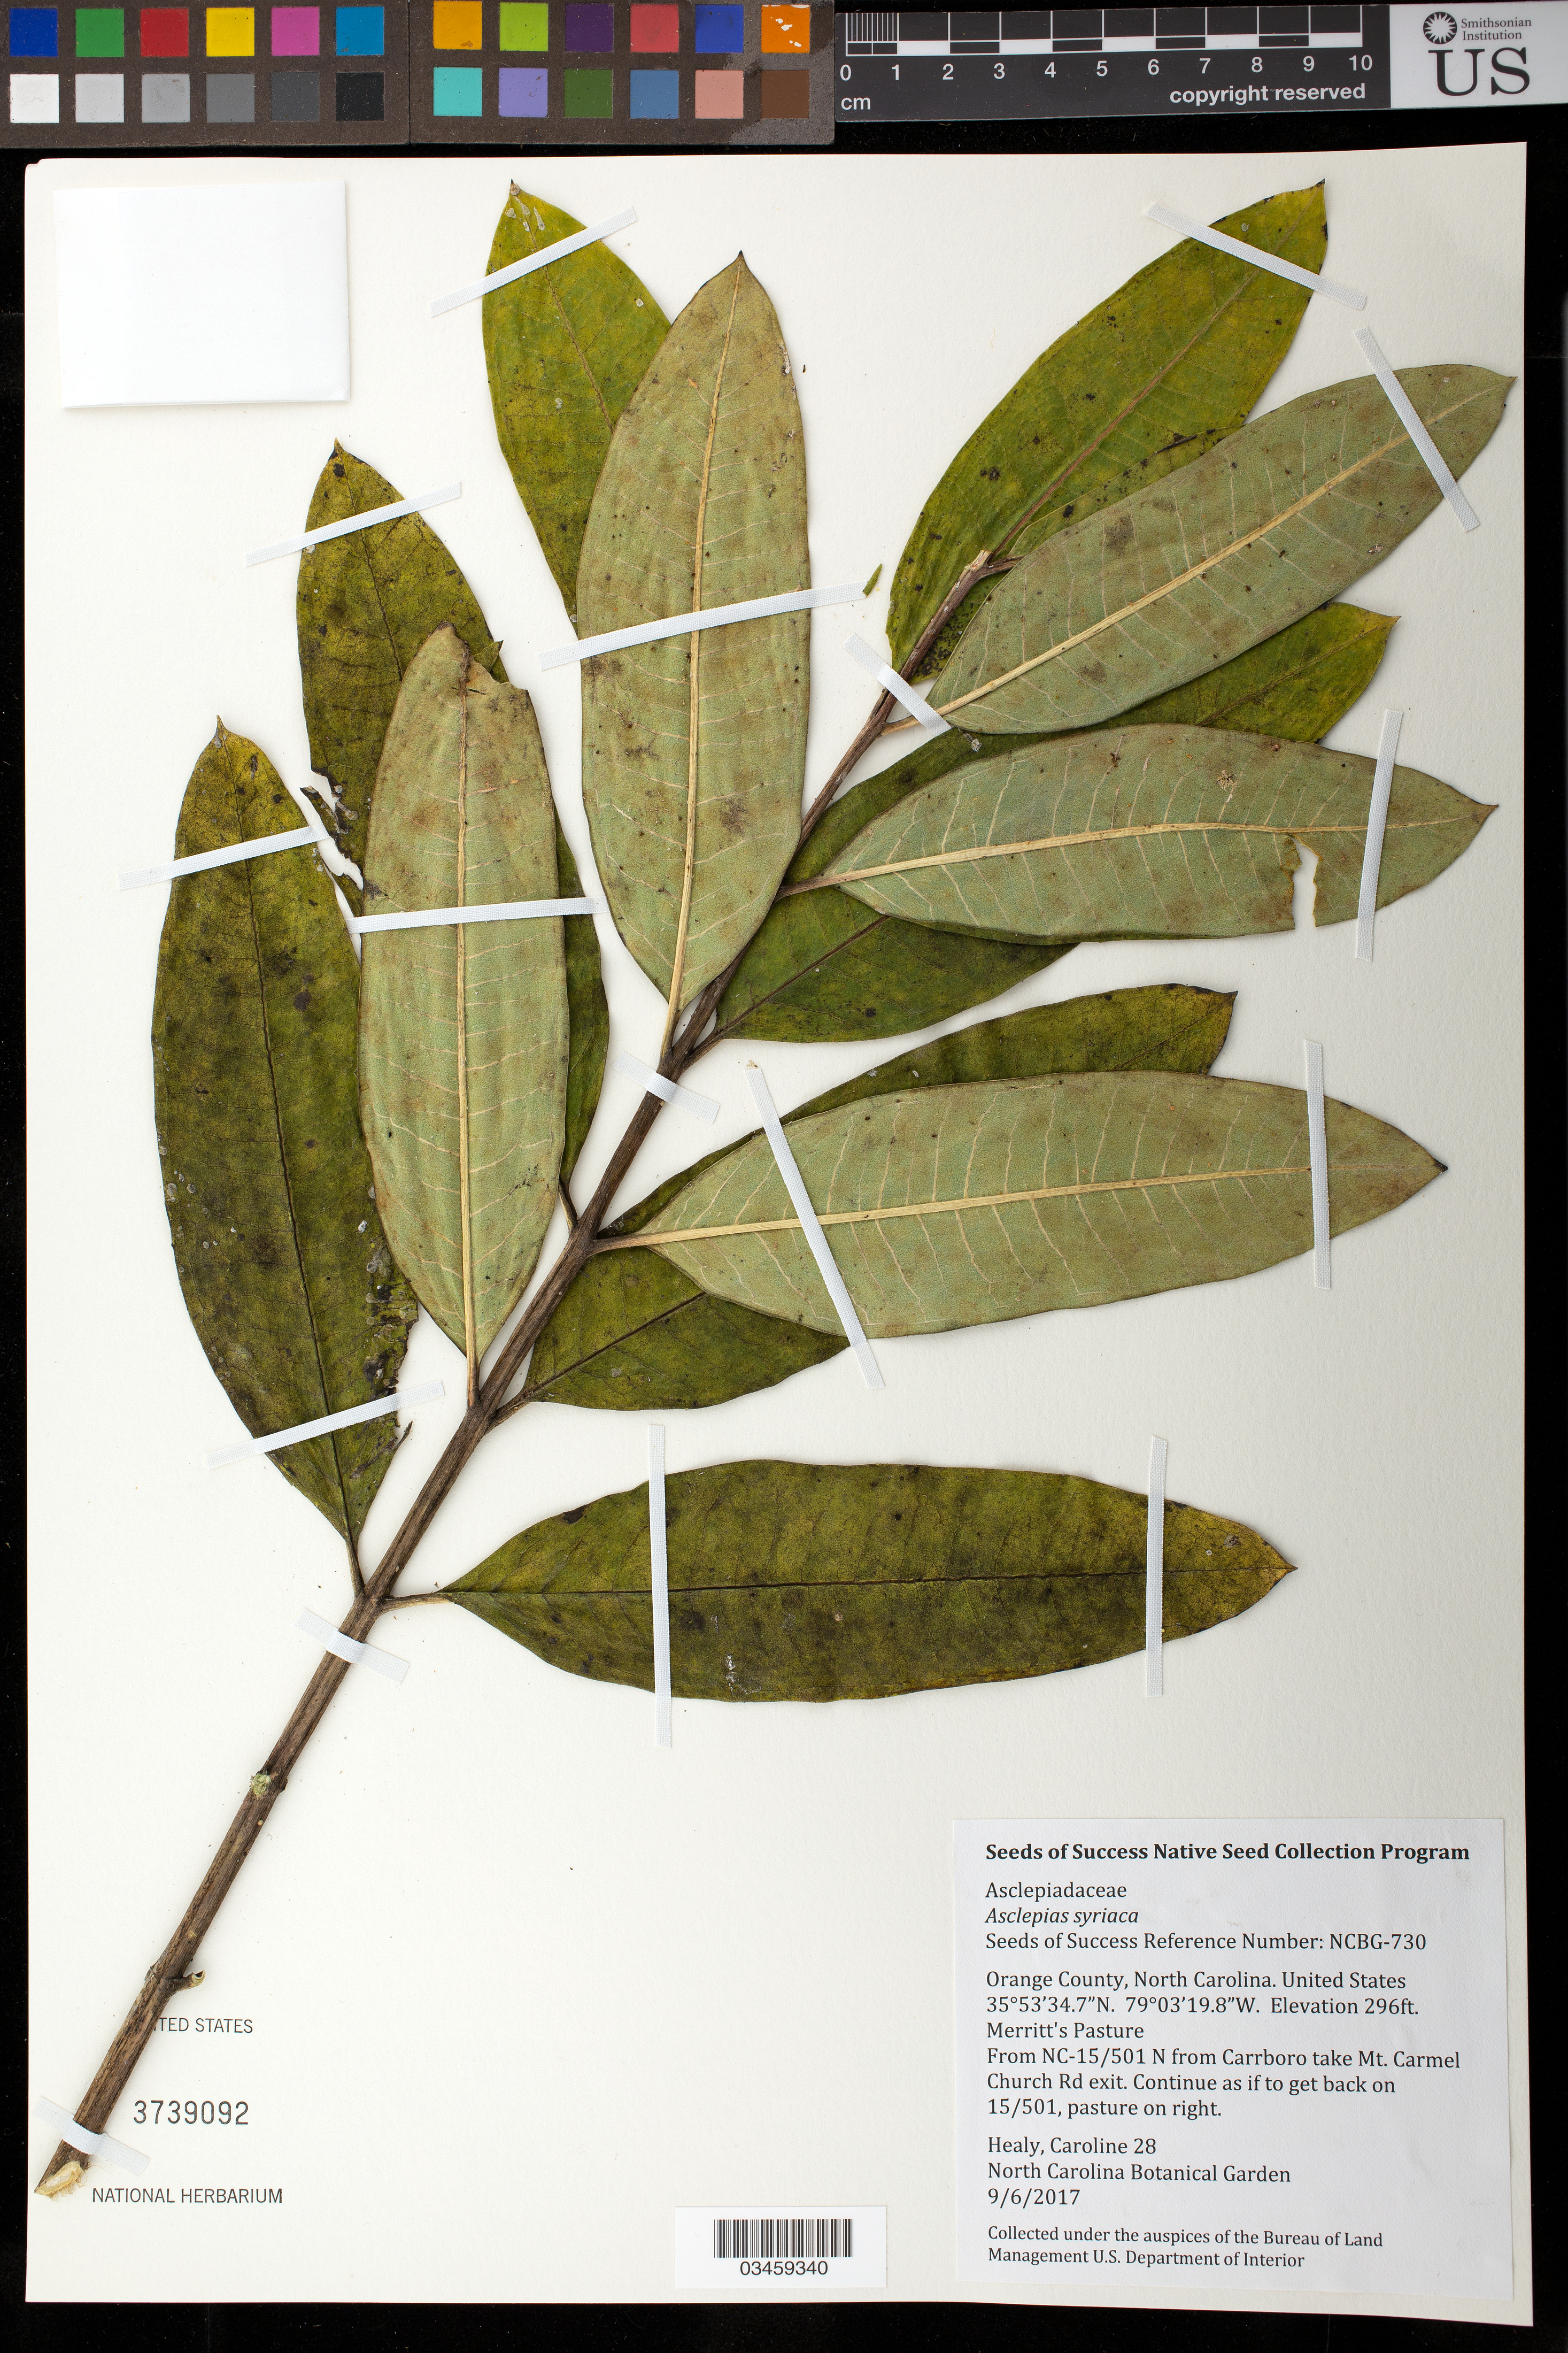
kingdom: Plantae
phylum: Tracheophyta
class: Magnoliopsida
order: Gentianales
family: Apocynaceae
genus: Asclepias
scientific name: Asclepias syriaca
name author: L.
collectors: C. Healy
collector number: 28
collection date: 2017-09-06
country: United States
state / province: Virginia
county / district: Orange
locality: Merritt's Pasture, from NC-15/501 N from Carrboro take Mt. Carmel Church Rd exit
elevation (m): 90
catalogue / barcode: US 3739092